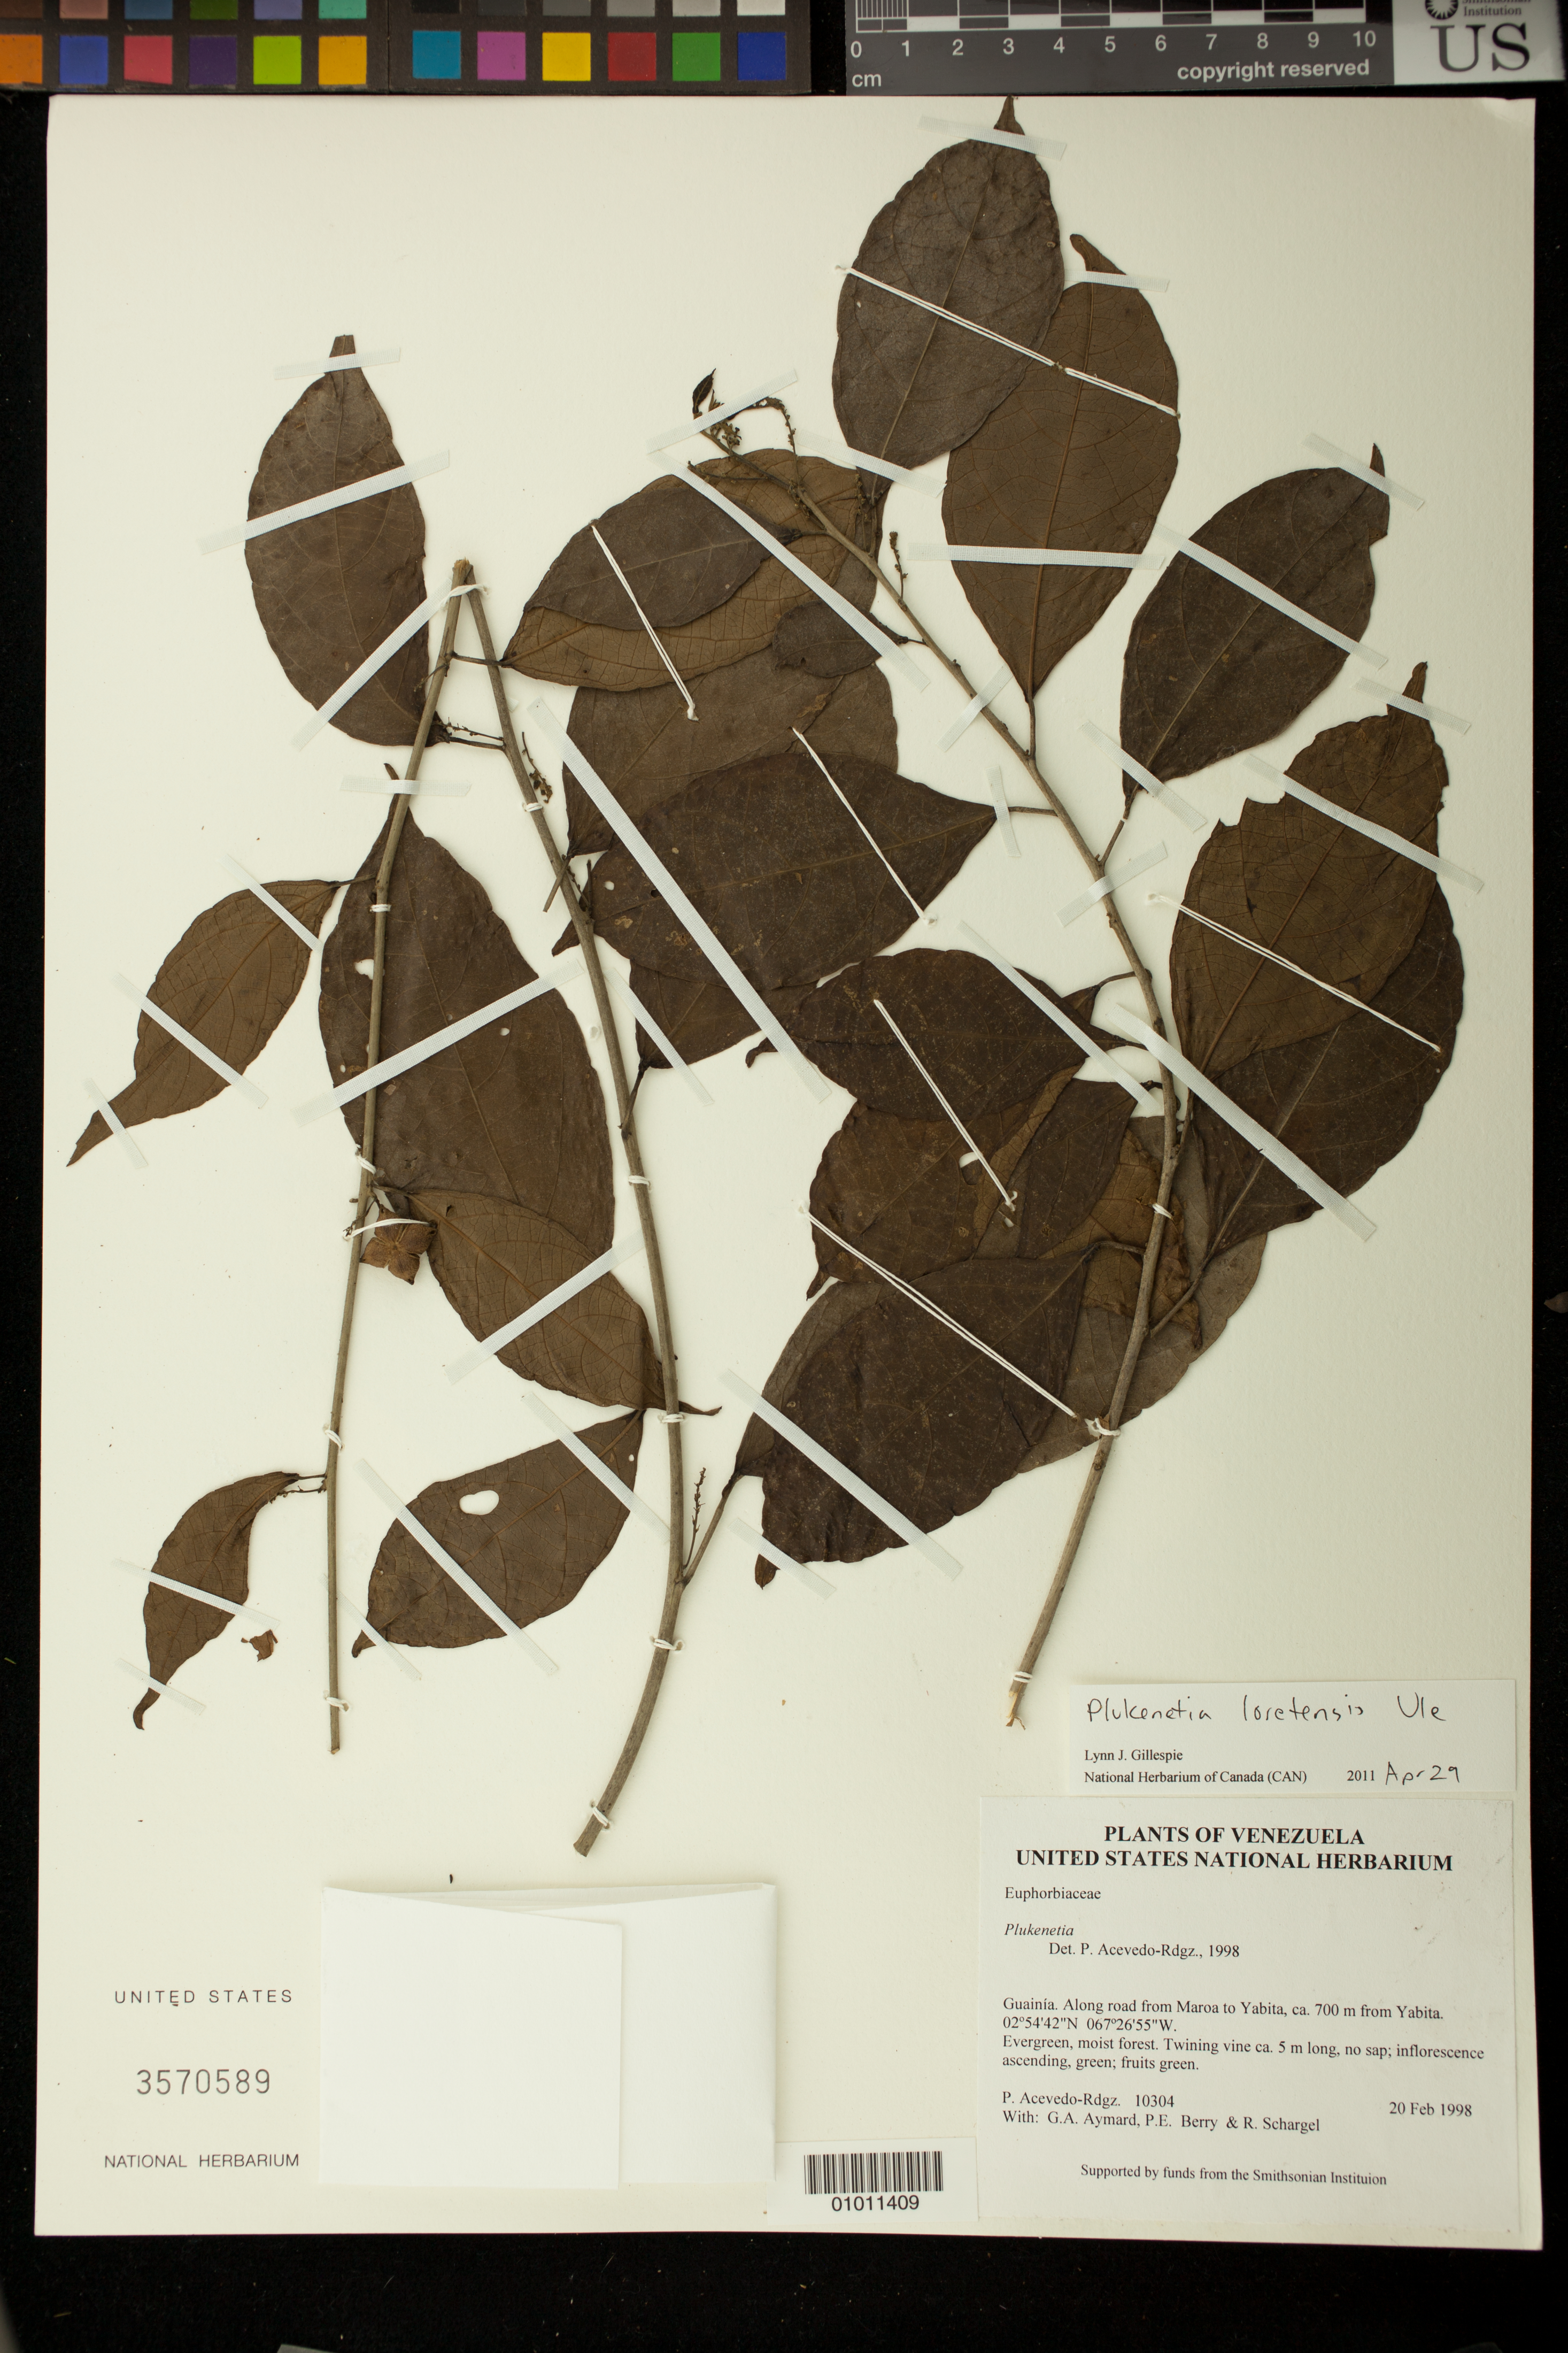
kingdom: Plantae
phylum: Tracheophyta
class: Magnoliopsida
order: Malpighiales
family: Euphorbiaceae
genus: Plukenetia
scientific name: Plukenetia loretensis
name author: Ule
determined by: Gillespie, L. J.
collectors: P. Acevedo-Rodr., G. A. Aymard, P. E. Berry & R. Schargel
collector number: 10304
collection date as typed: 20 Feb 1998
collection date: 1998-02-20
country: Venezuela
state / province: Amazonas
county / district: Maroa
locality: Along road from Maroa to Yabita, ca. 700 m from Yabita.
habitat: Evergreen, moist forest.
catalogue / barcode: US 3570589